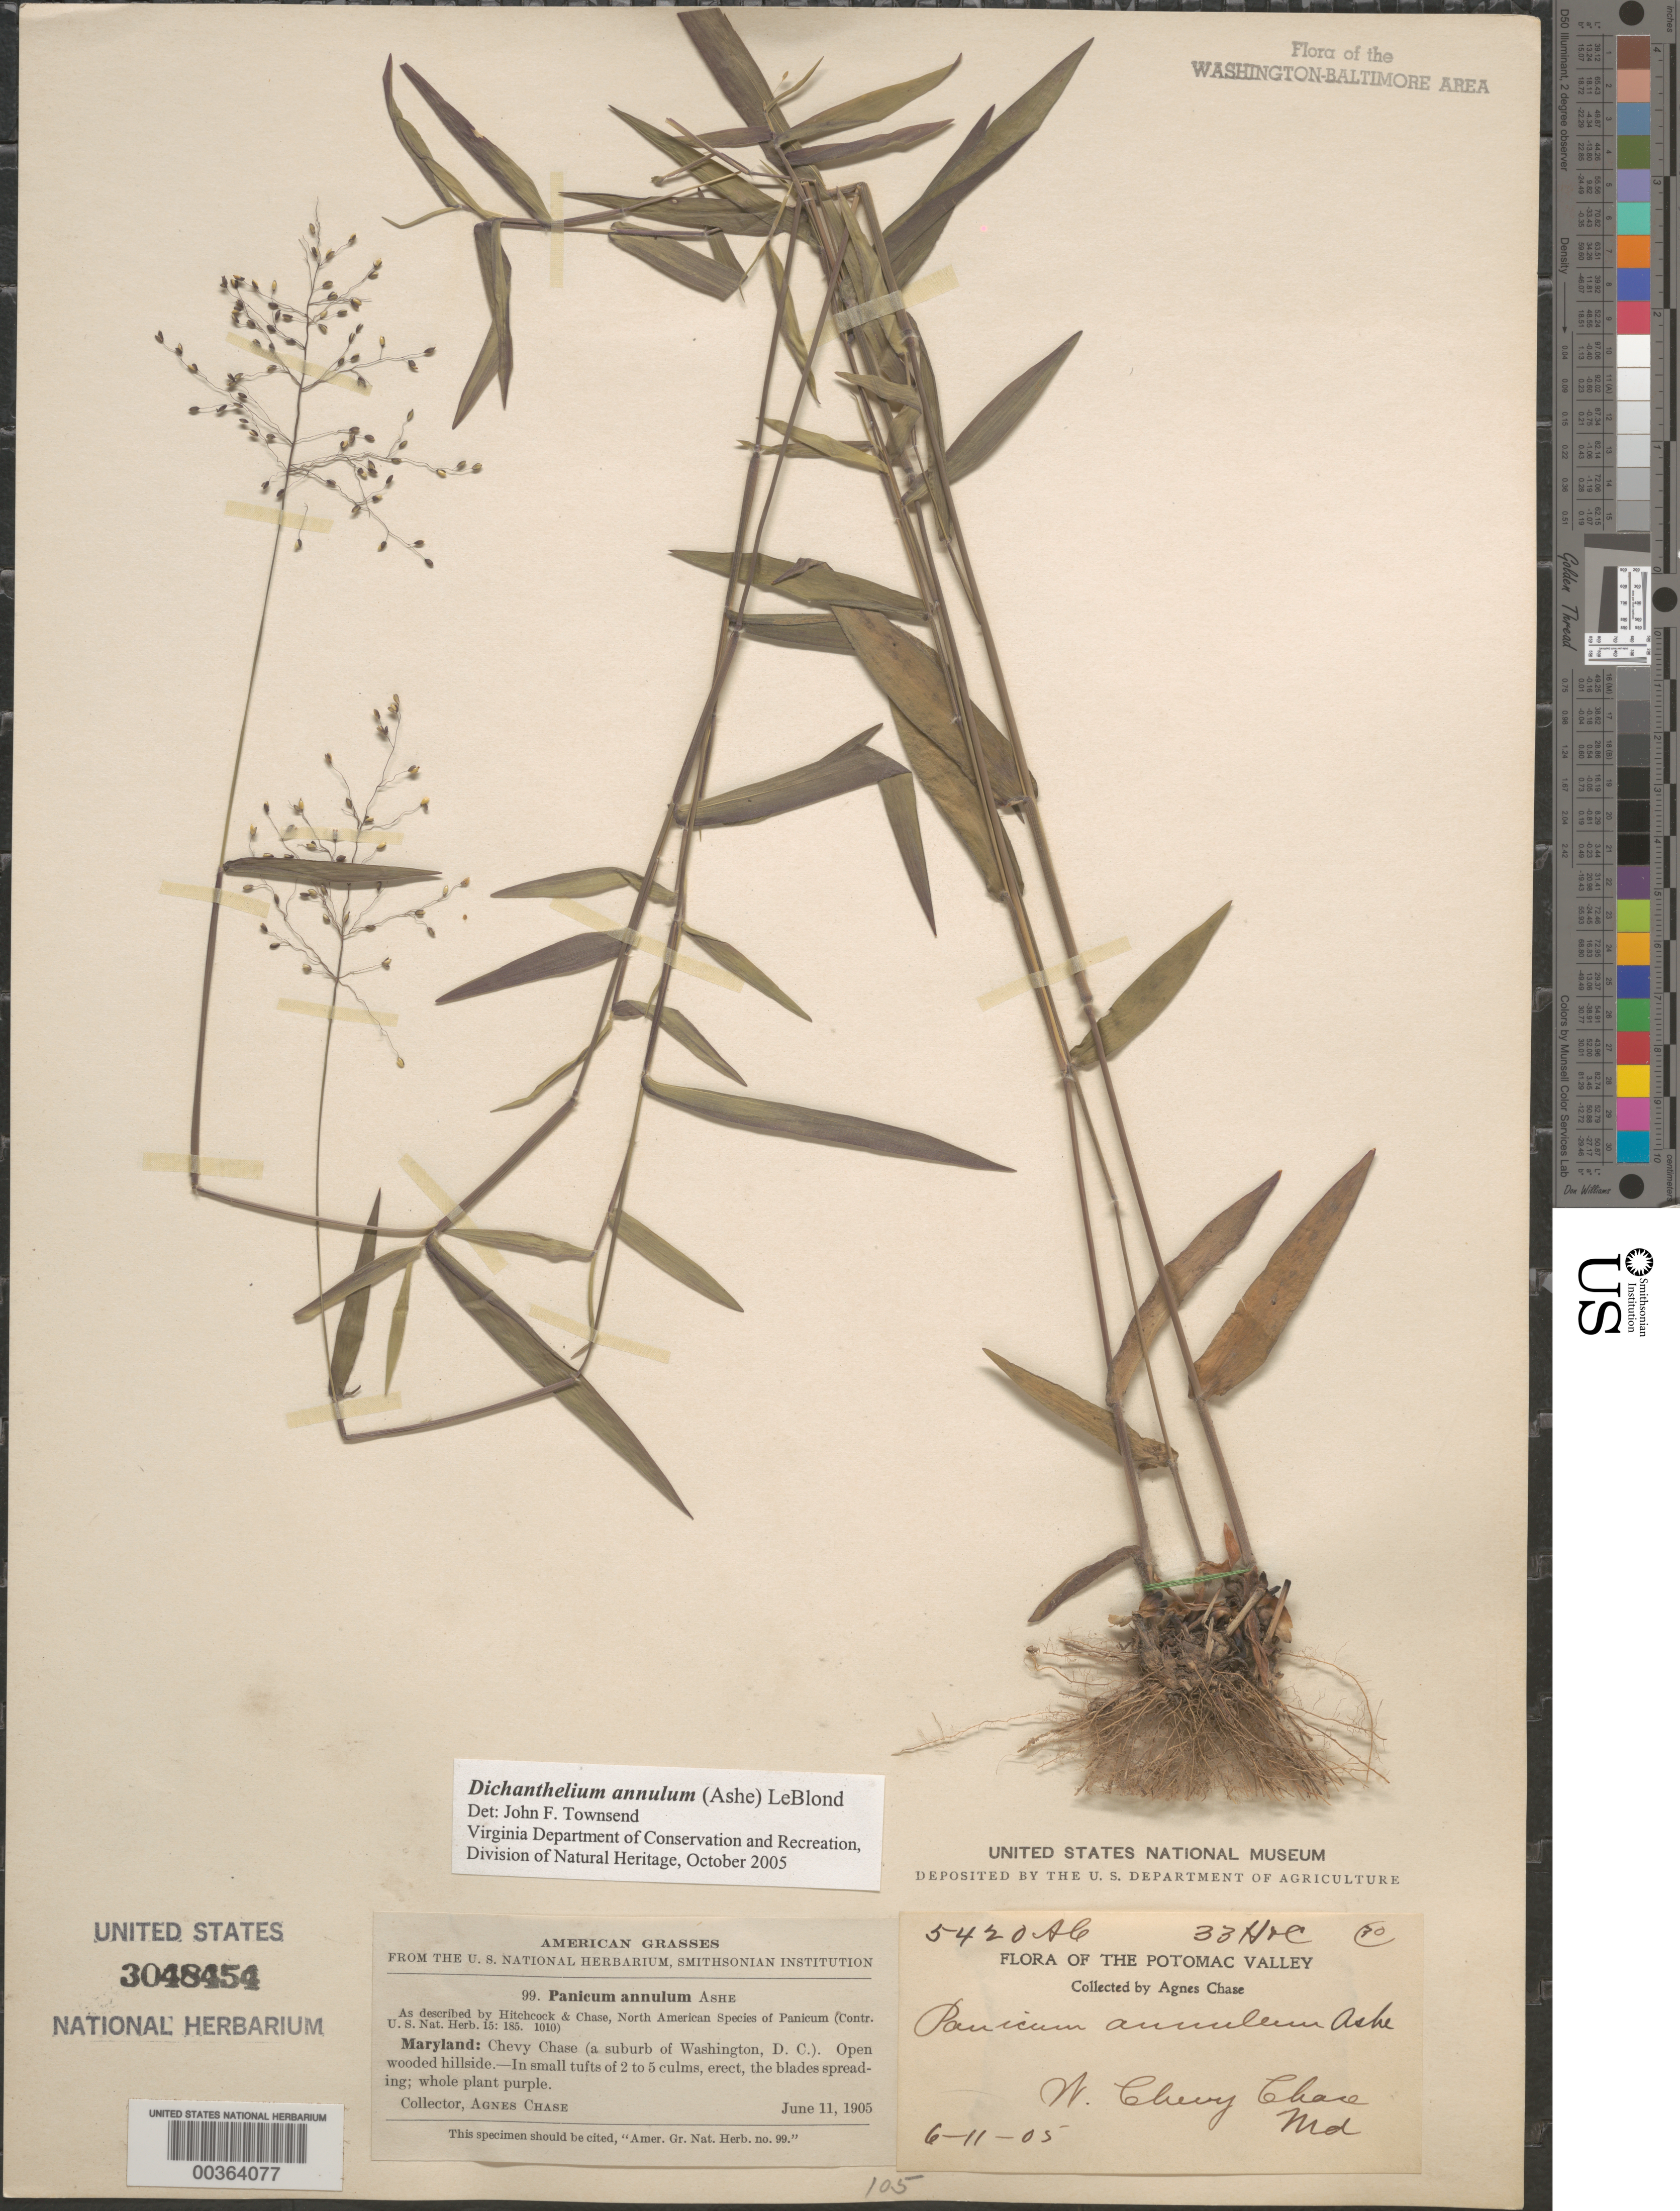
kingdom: Plantae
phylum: Tracheophyta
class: Liliopsida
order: Poales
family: Poaceae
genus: Dichanthelium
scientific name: Dichanthelium annulum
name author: (Ashe) LeBlond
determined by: Townsend, John F.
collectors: A. Chase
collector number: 99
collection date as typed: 11 Jun 1905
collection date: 1905-06-11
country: United States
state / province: Maryland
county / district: Montgomery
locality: West Chevy Chase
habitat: Open wooded hillside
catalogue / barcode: US 3048454